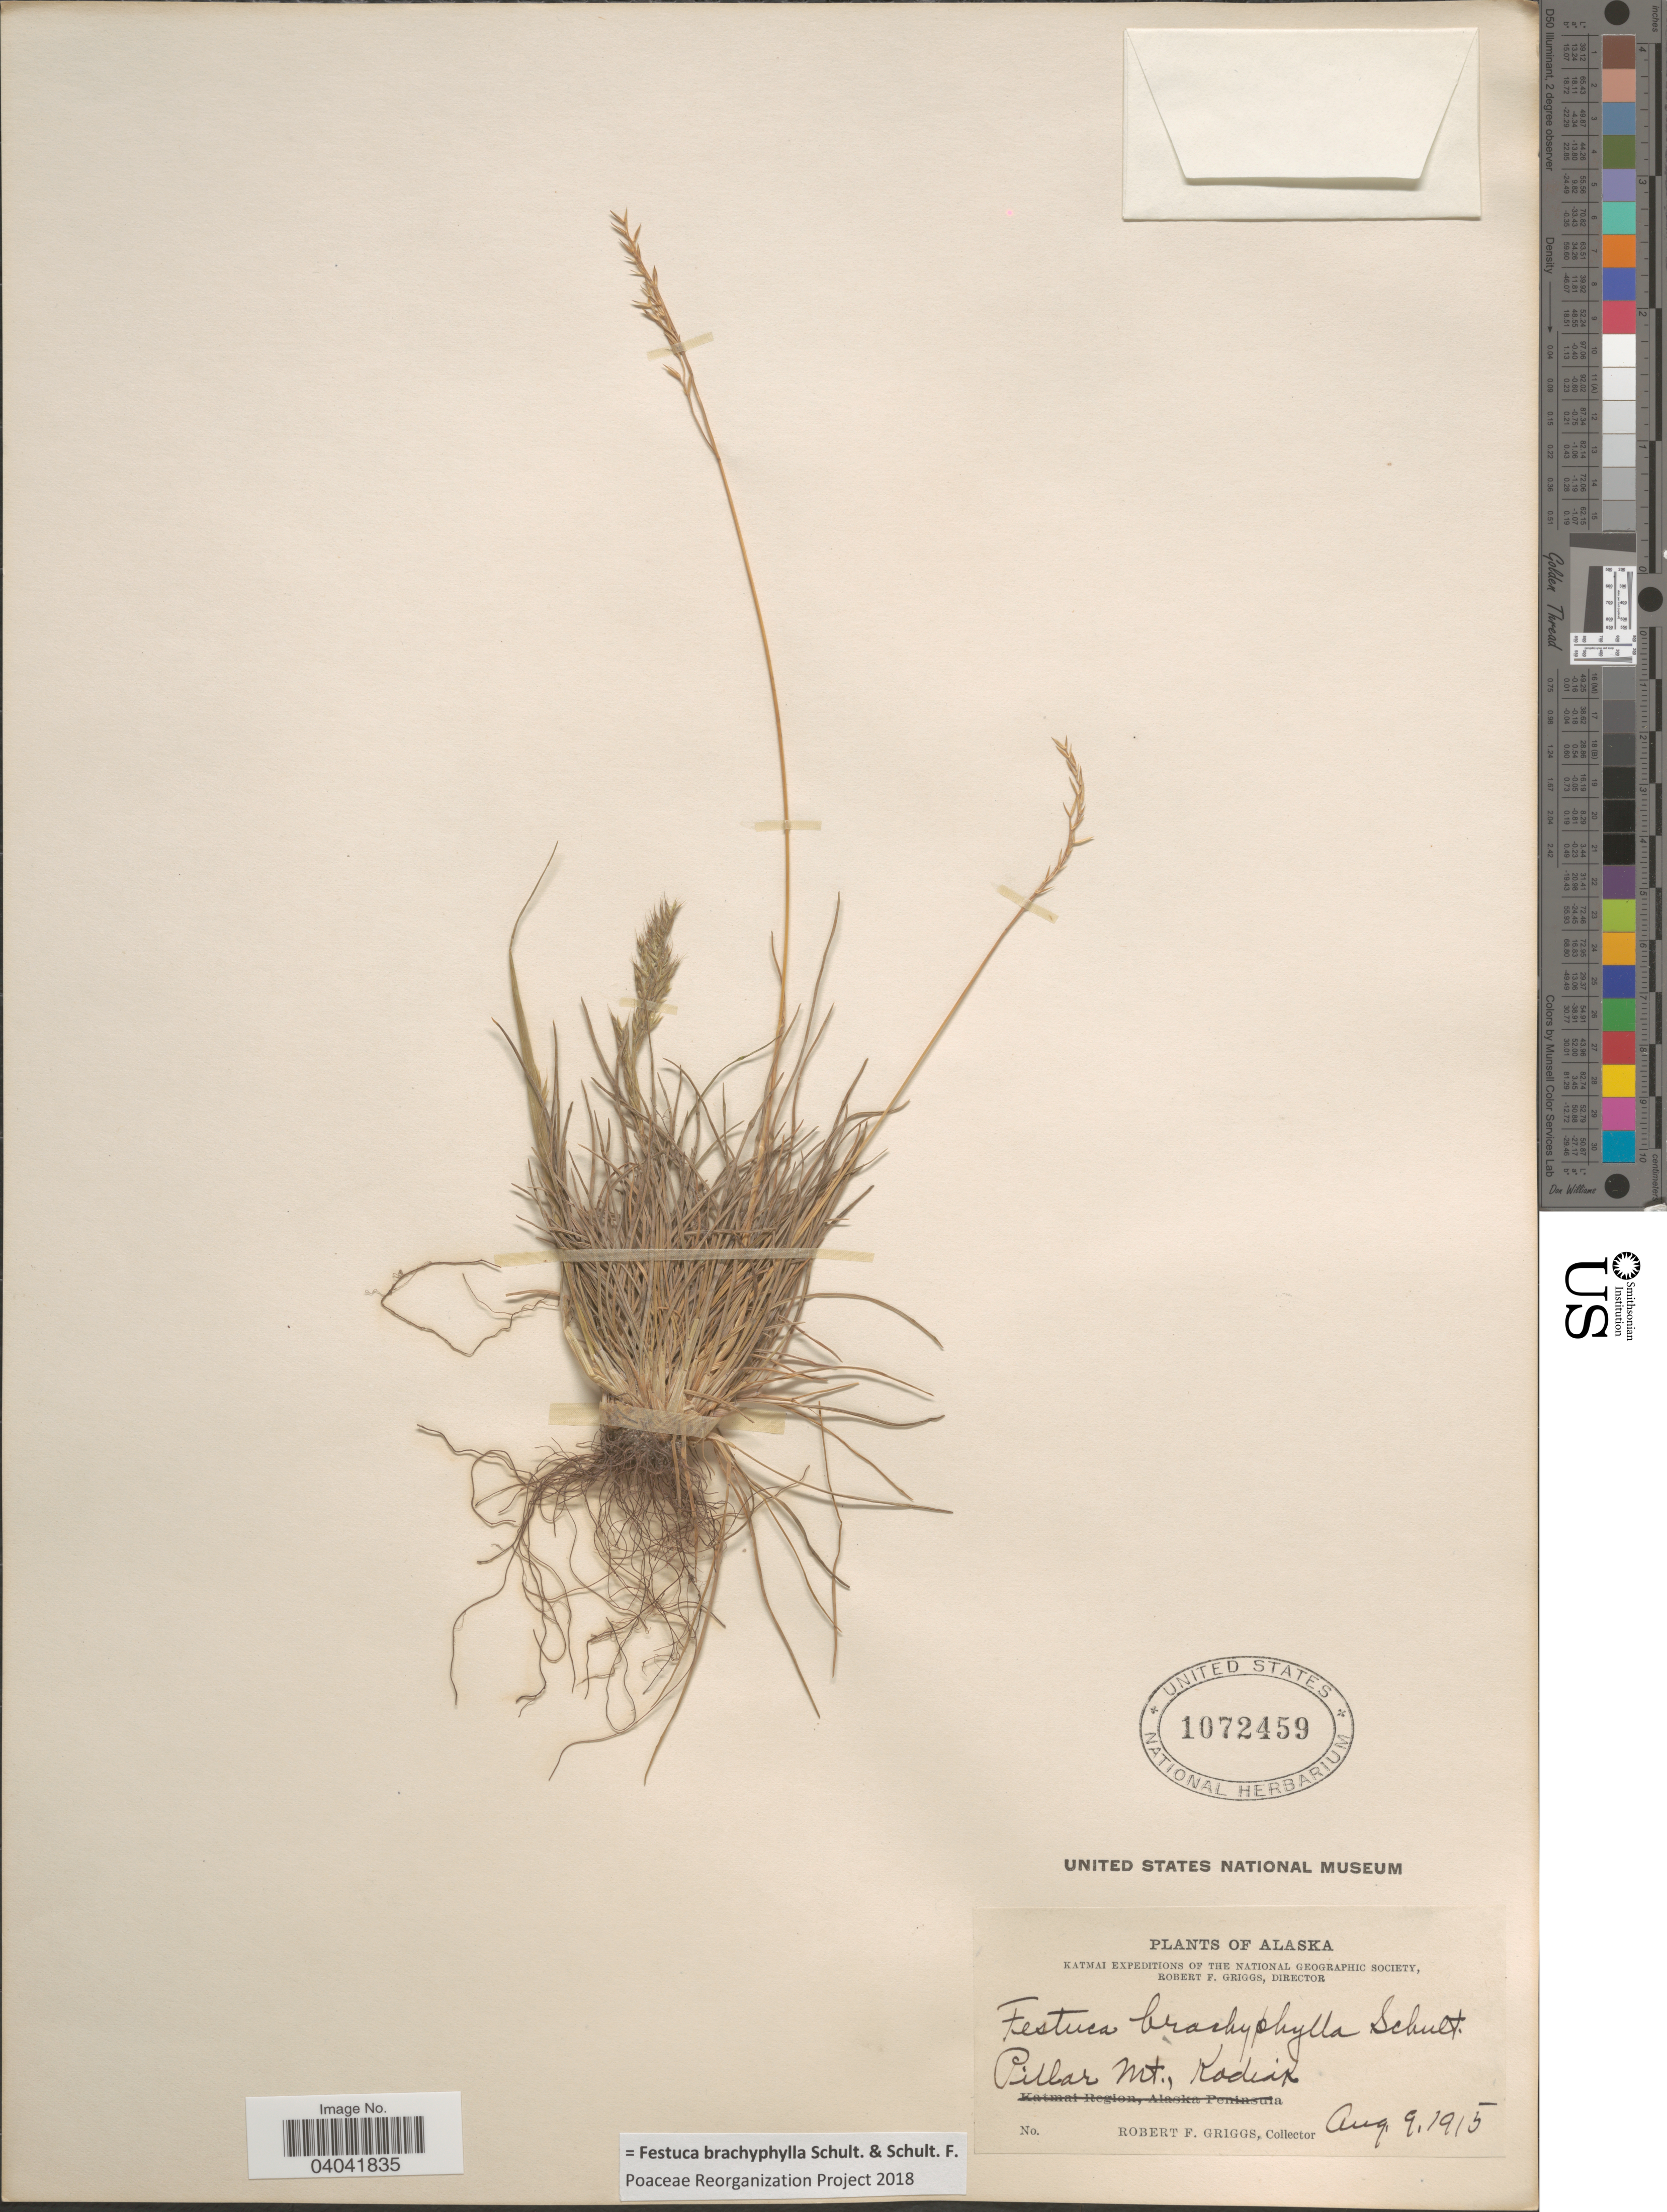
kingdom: Plantae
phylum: Tracheophyta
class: Liliopsida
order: Poales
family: Poaceae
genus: Festuca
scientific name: Festuca brachyphylla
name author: Schult. & Schult. f.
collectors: R. F. Griggs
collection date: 1915-08-09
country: United States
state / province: Alaska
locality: Pillar Mt., Kodiak.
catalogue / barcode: US 1072459